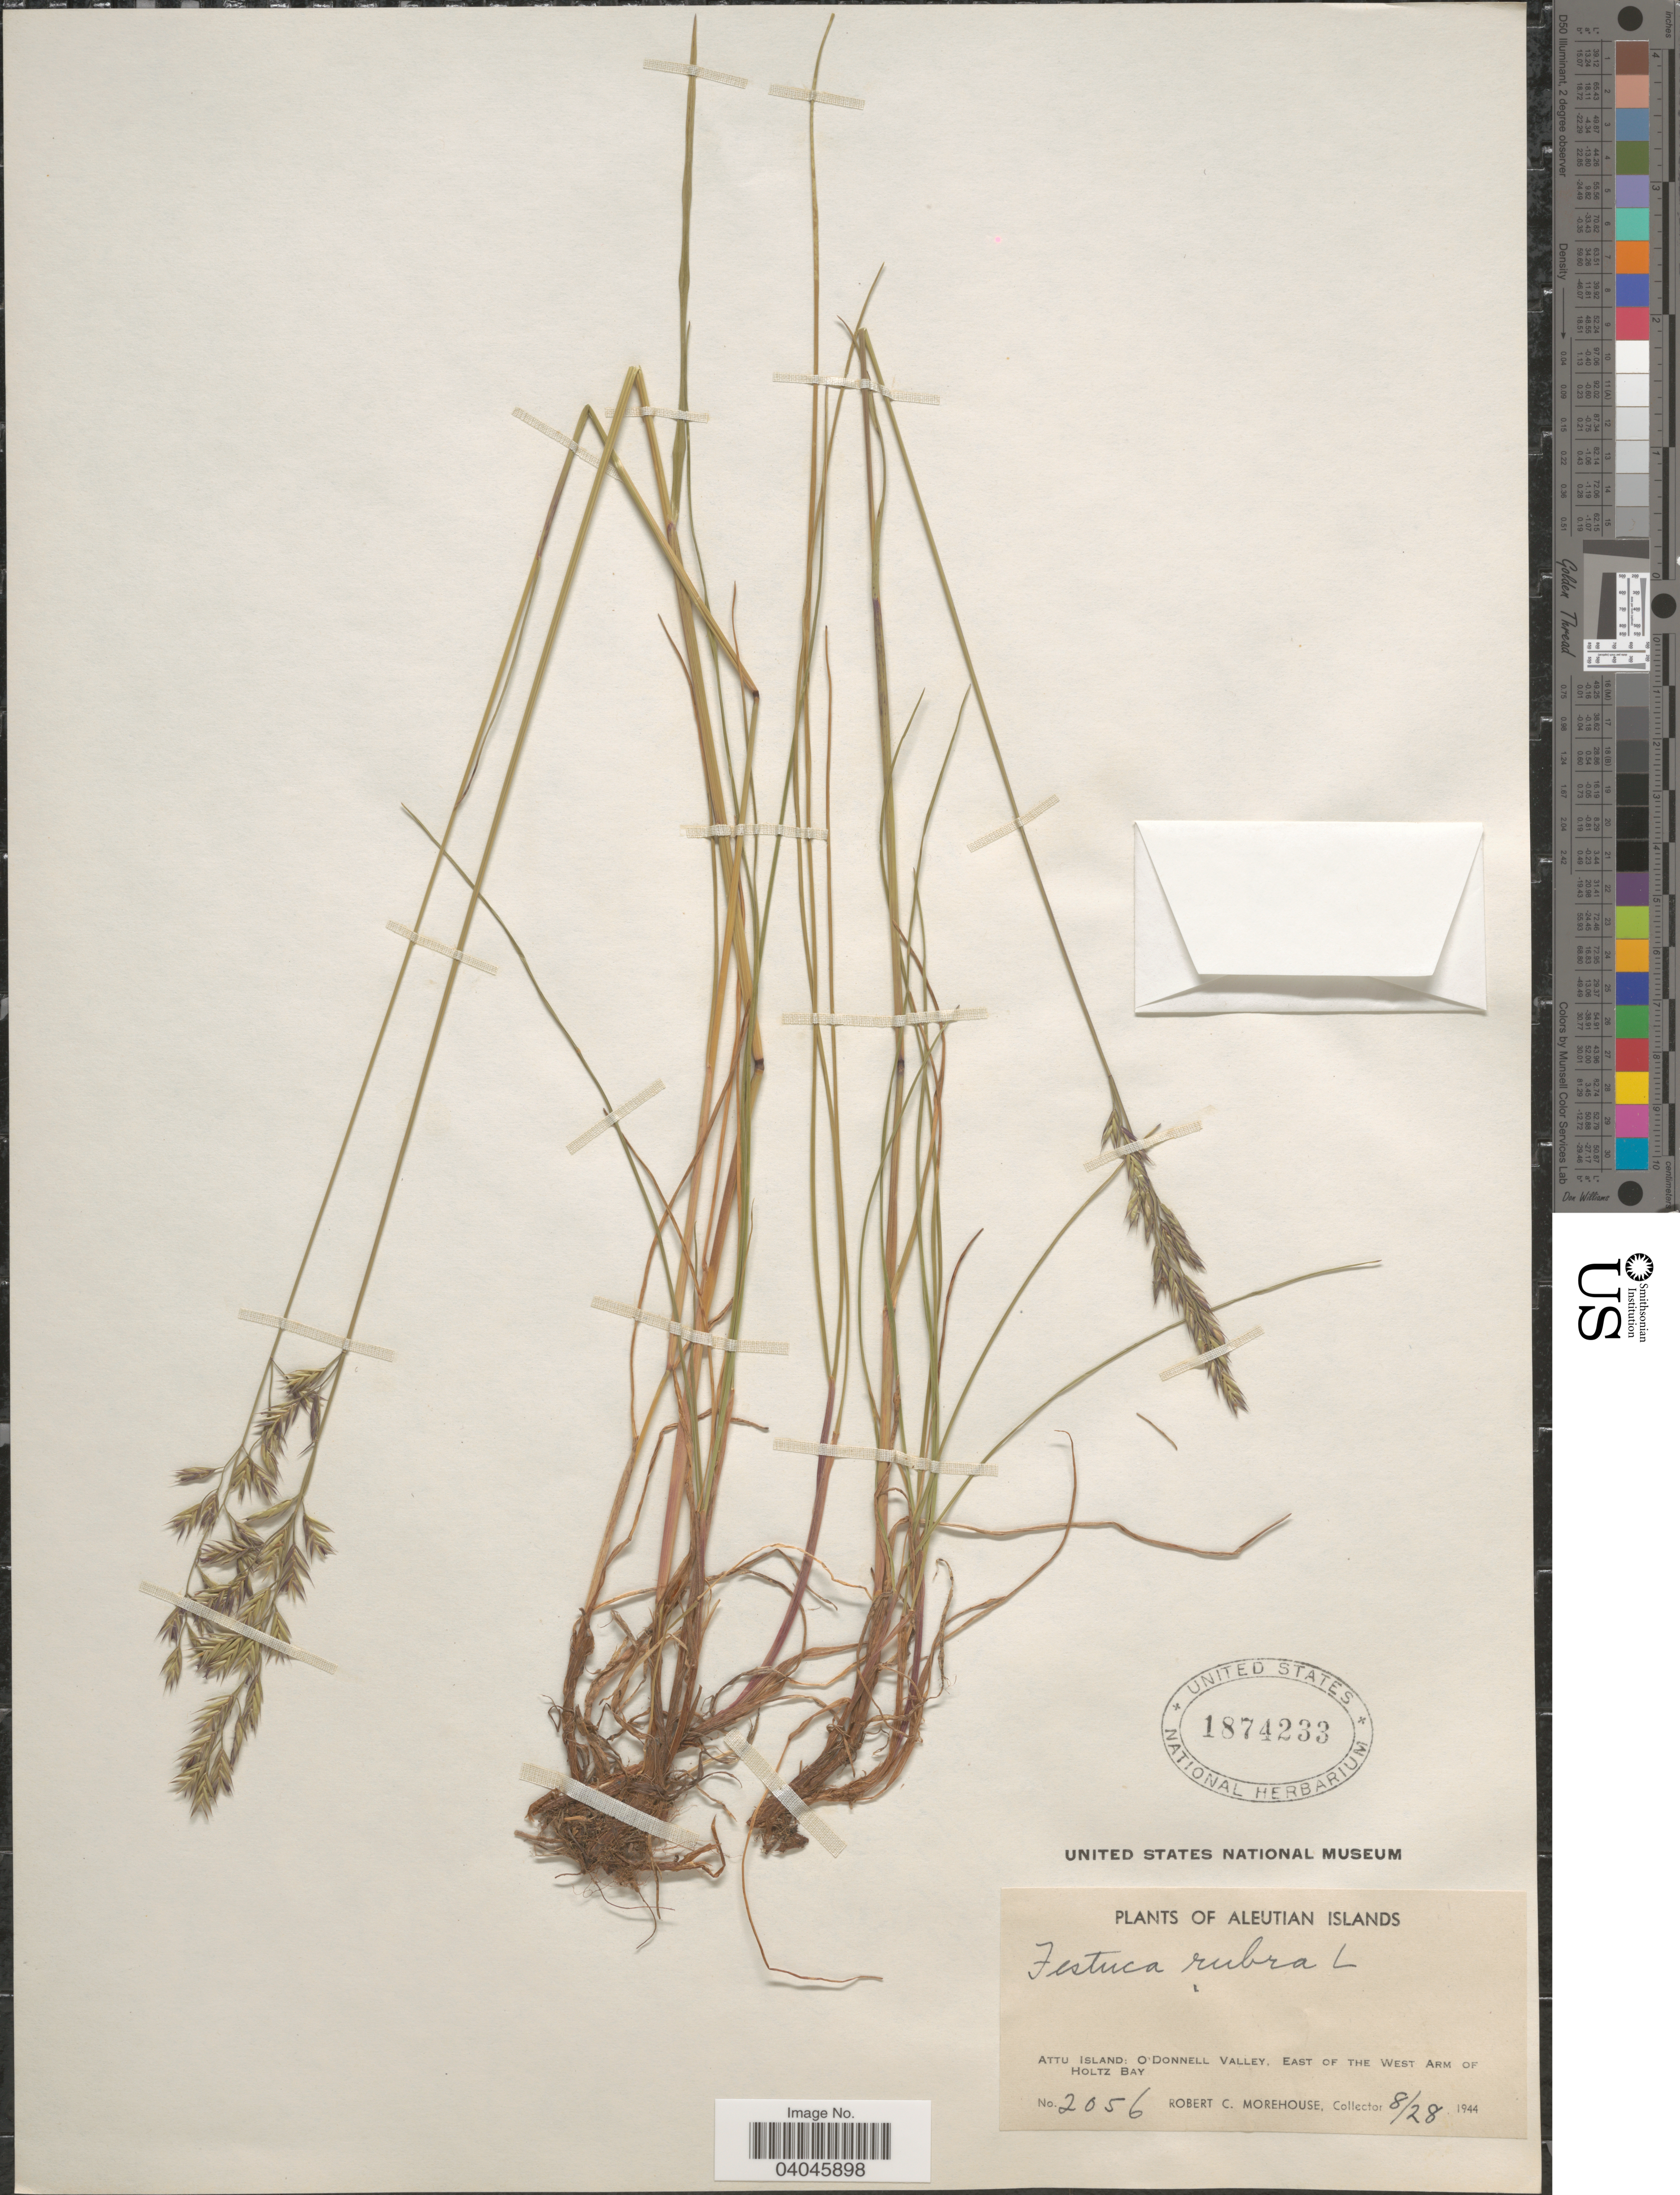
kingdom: Plantae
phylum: Tracheophyta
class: Liliopsida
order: Poales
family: Poaceae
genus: Festuca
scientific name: Festuca rubra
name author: L.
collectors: R. Morehouse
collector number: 2056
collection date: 1944-08-28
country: United States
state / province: Alaska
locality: Aleutian Islands. Attu Island: O'Donnell Valley, East of the West Arm of Holtz Bay.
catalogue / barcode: US 1874233